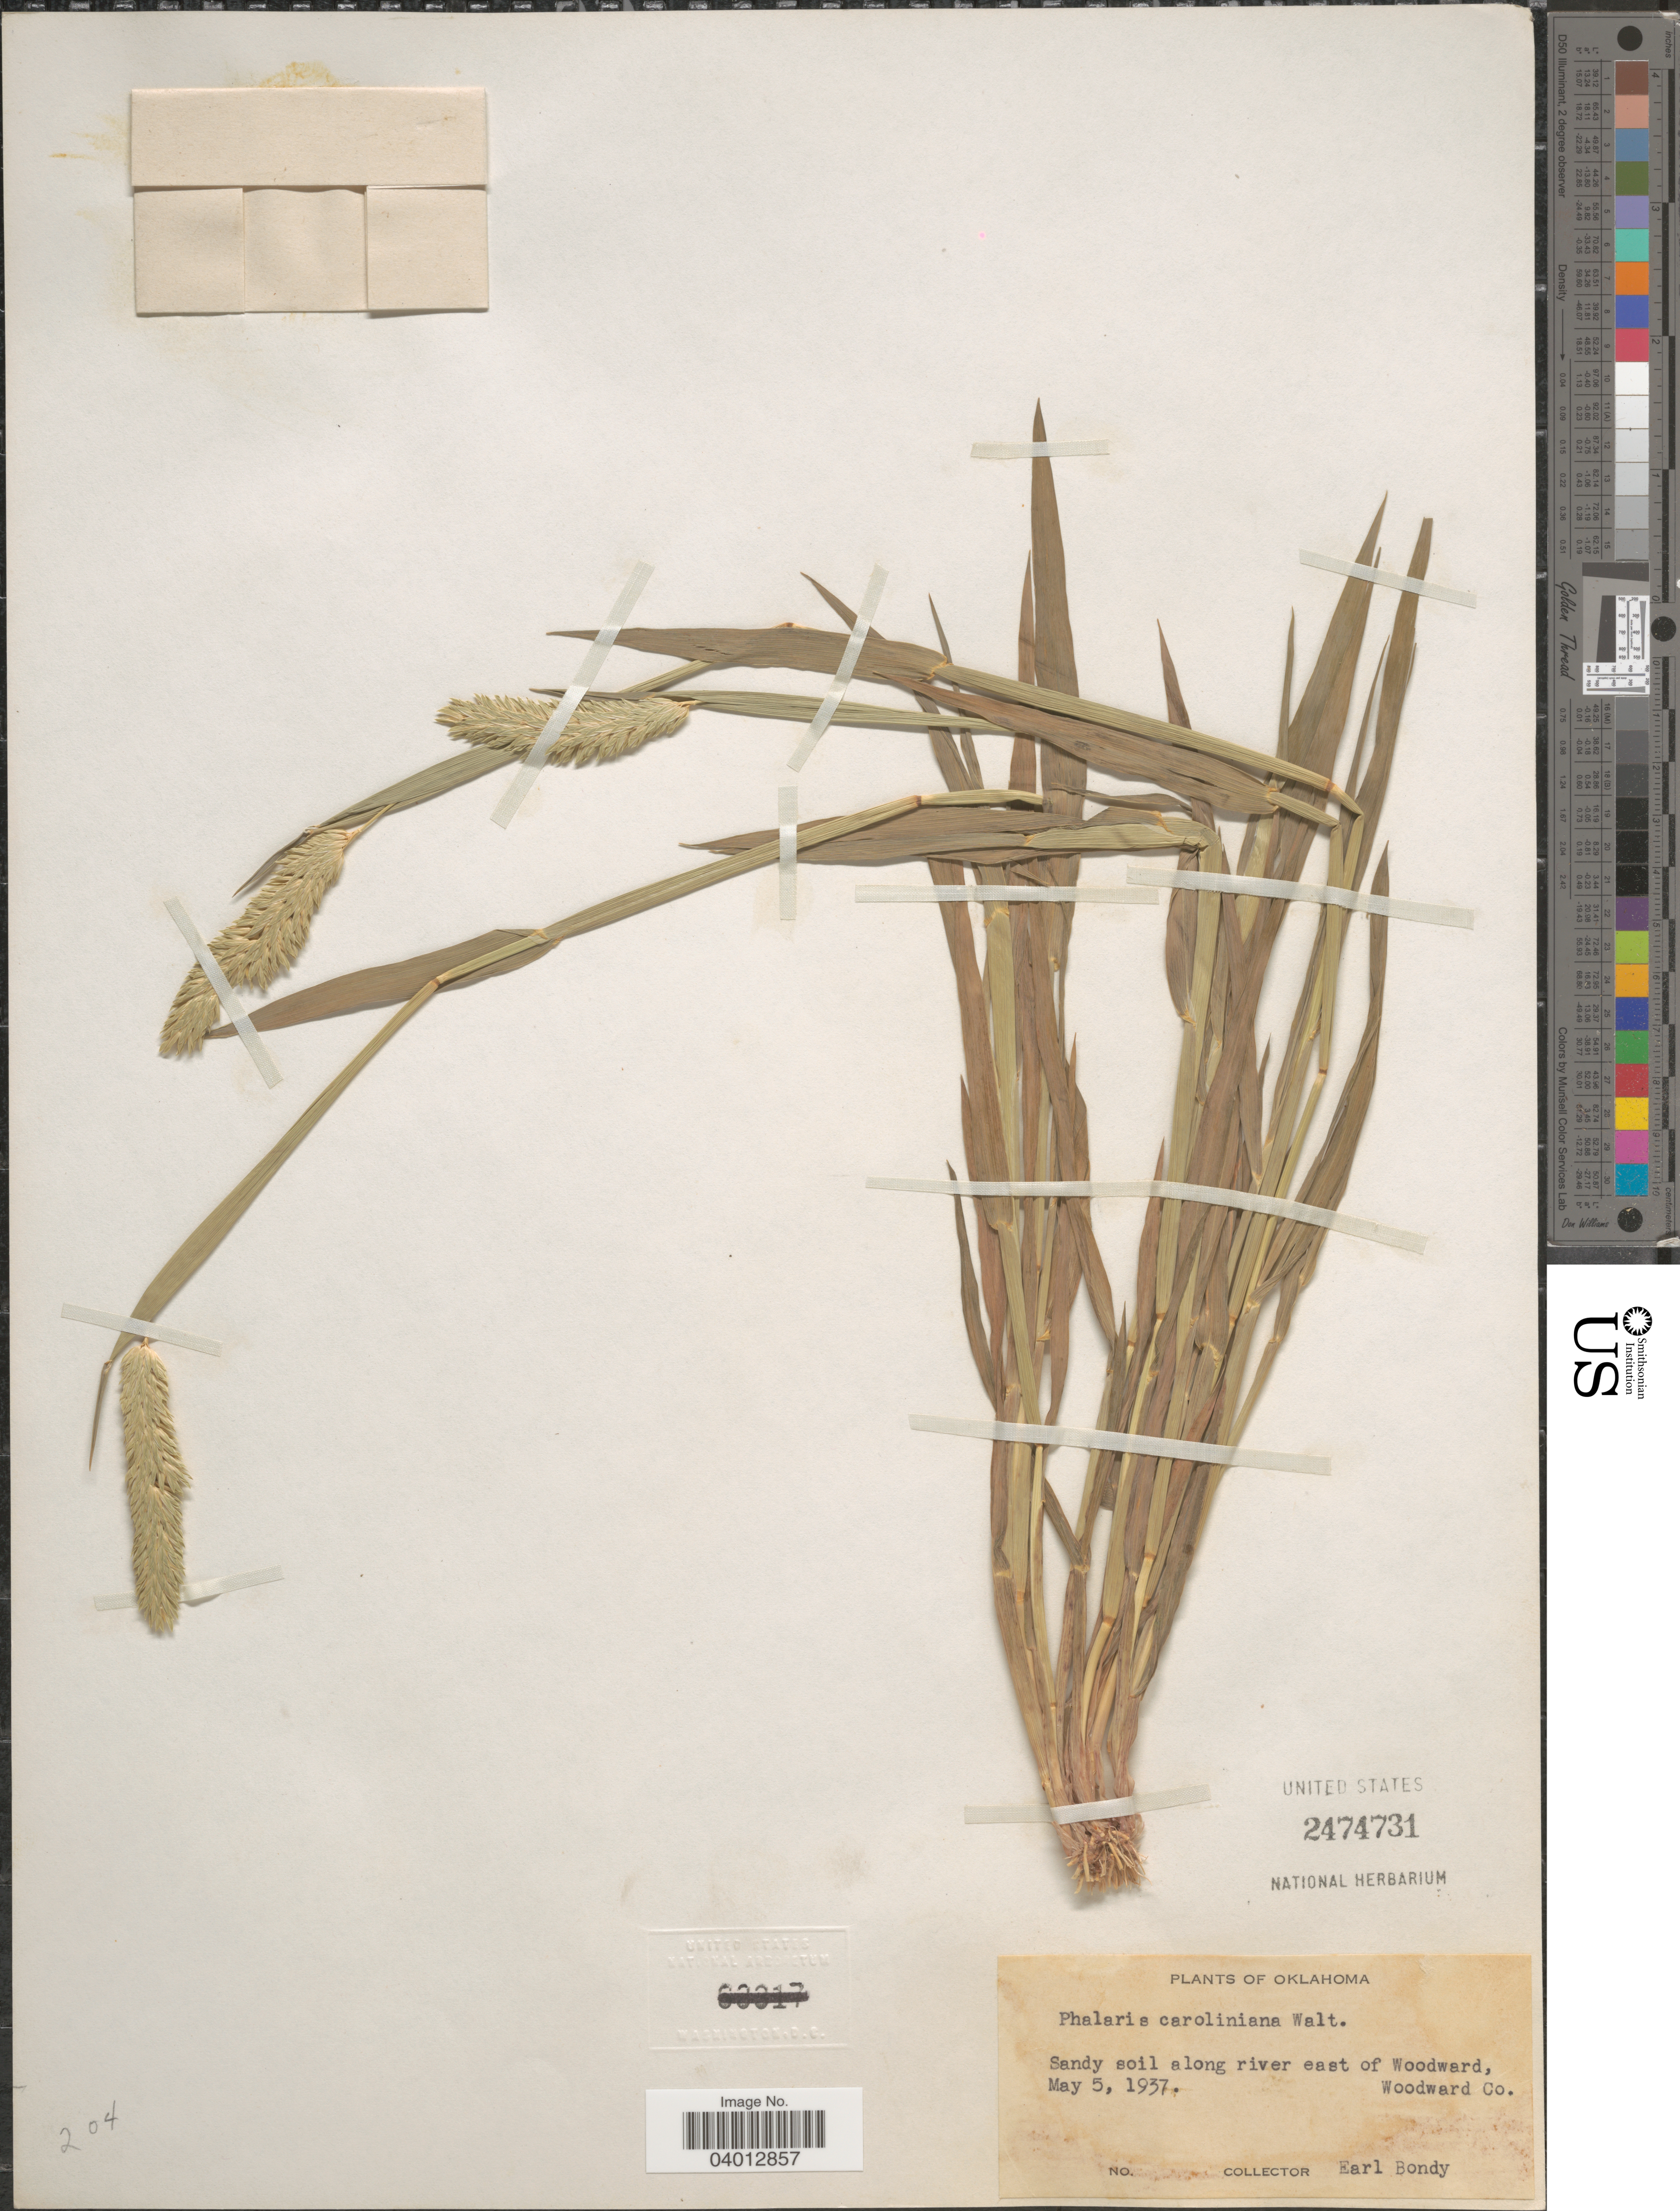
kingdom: Plantae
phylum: Tracheophyta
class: Liliopsida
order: Poales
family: Poaceae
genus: Phalaris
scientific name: Phalaris caroliniana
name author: Walter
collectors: E. Bondy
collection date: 1937-05-05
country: United States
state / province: Oklahoma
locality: Sandy soil along river east of Woodward, Woodward Co.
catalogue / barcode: US 2474731